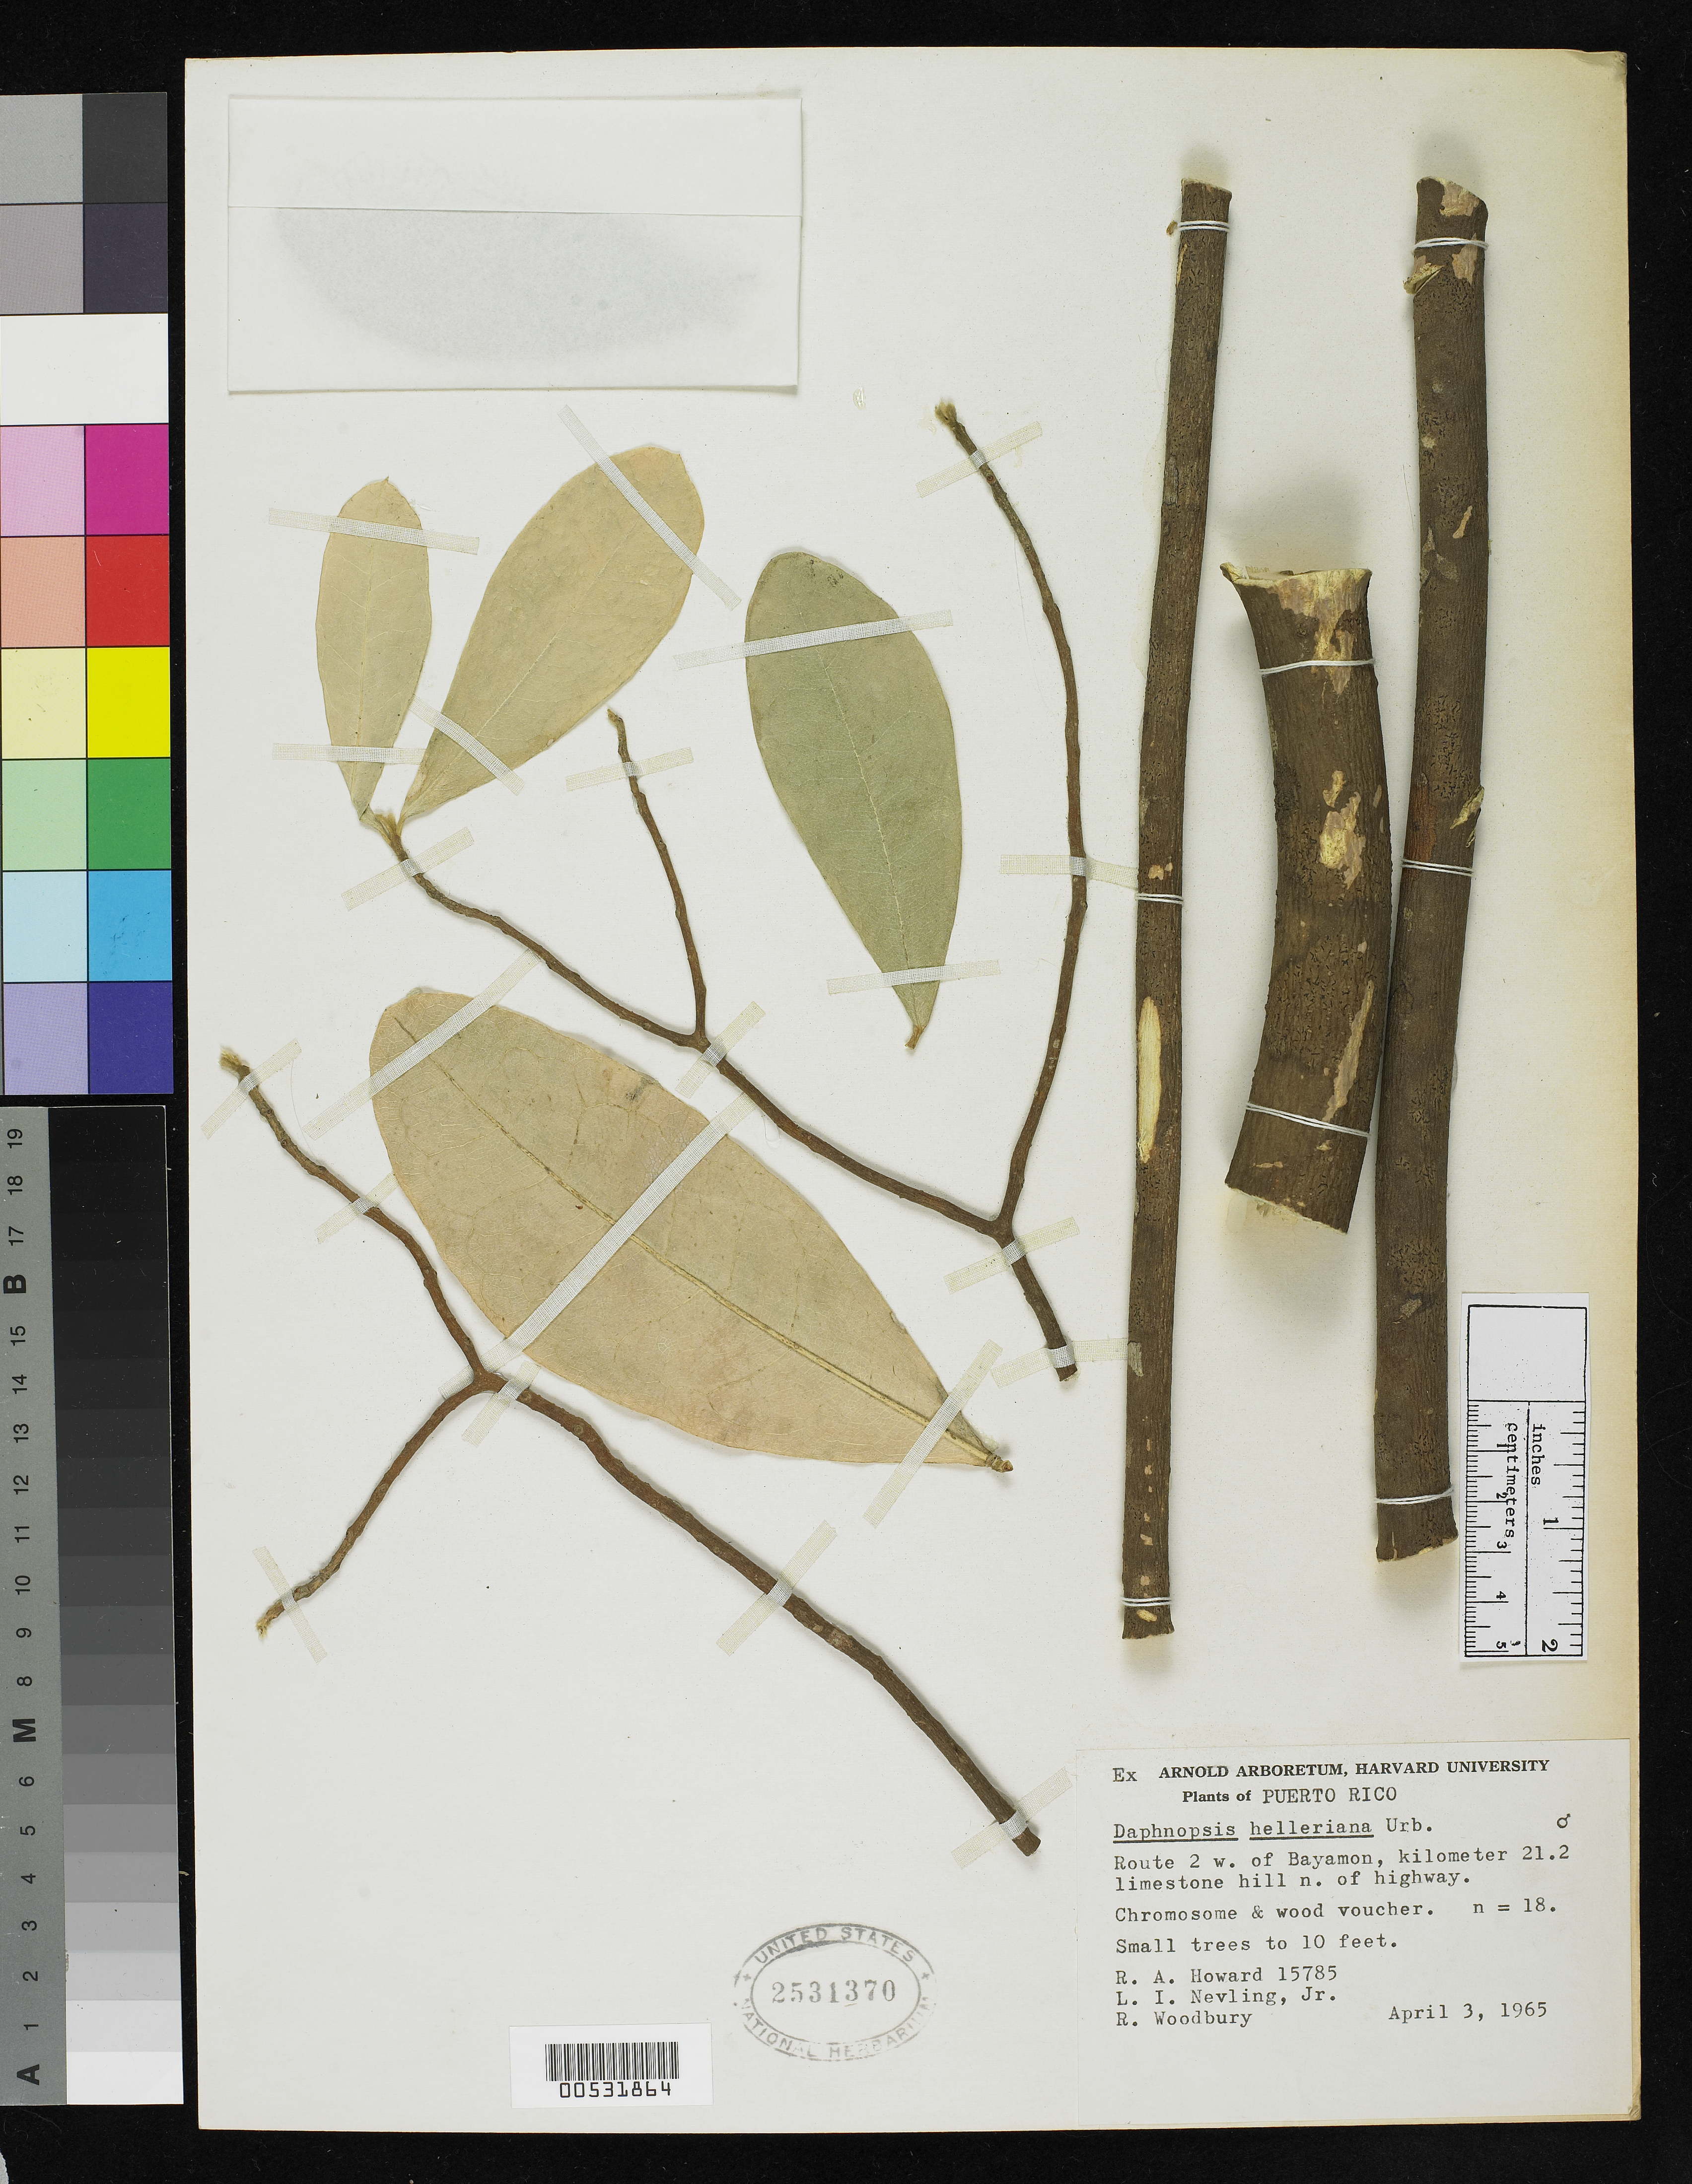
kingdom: Plantae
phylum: Tracheophyta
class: Magnoliopsida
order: Malvales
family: Thymelaeaceae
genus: Daphnopsis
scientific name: Daphnopsis helleriana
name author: Urb.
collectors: R. A. Howard, L. Nevling & R. O. Woodbury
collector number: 15785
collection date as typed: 03 Apr 1965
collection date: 1965-04-03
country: Puerto Rico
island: Greater Antilles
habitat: Limestone hill.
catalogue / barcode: US 2531370